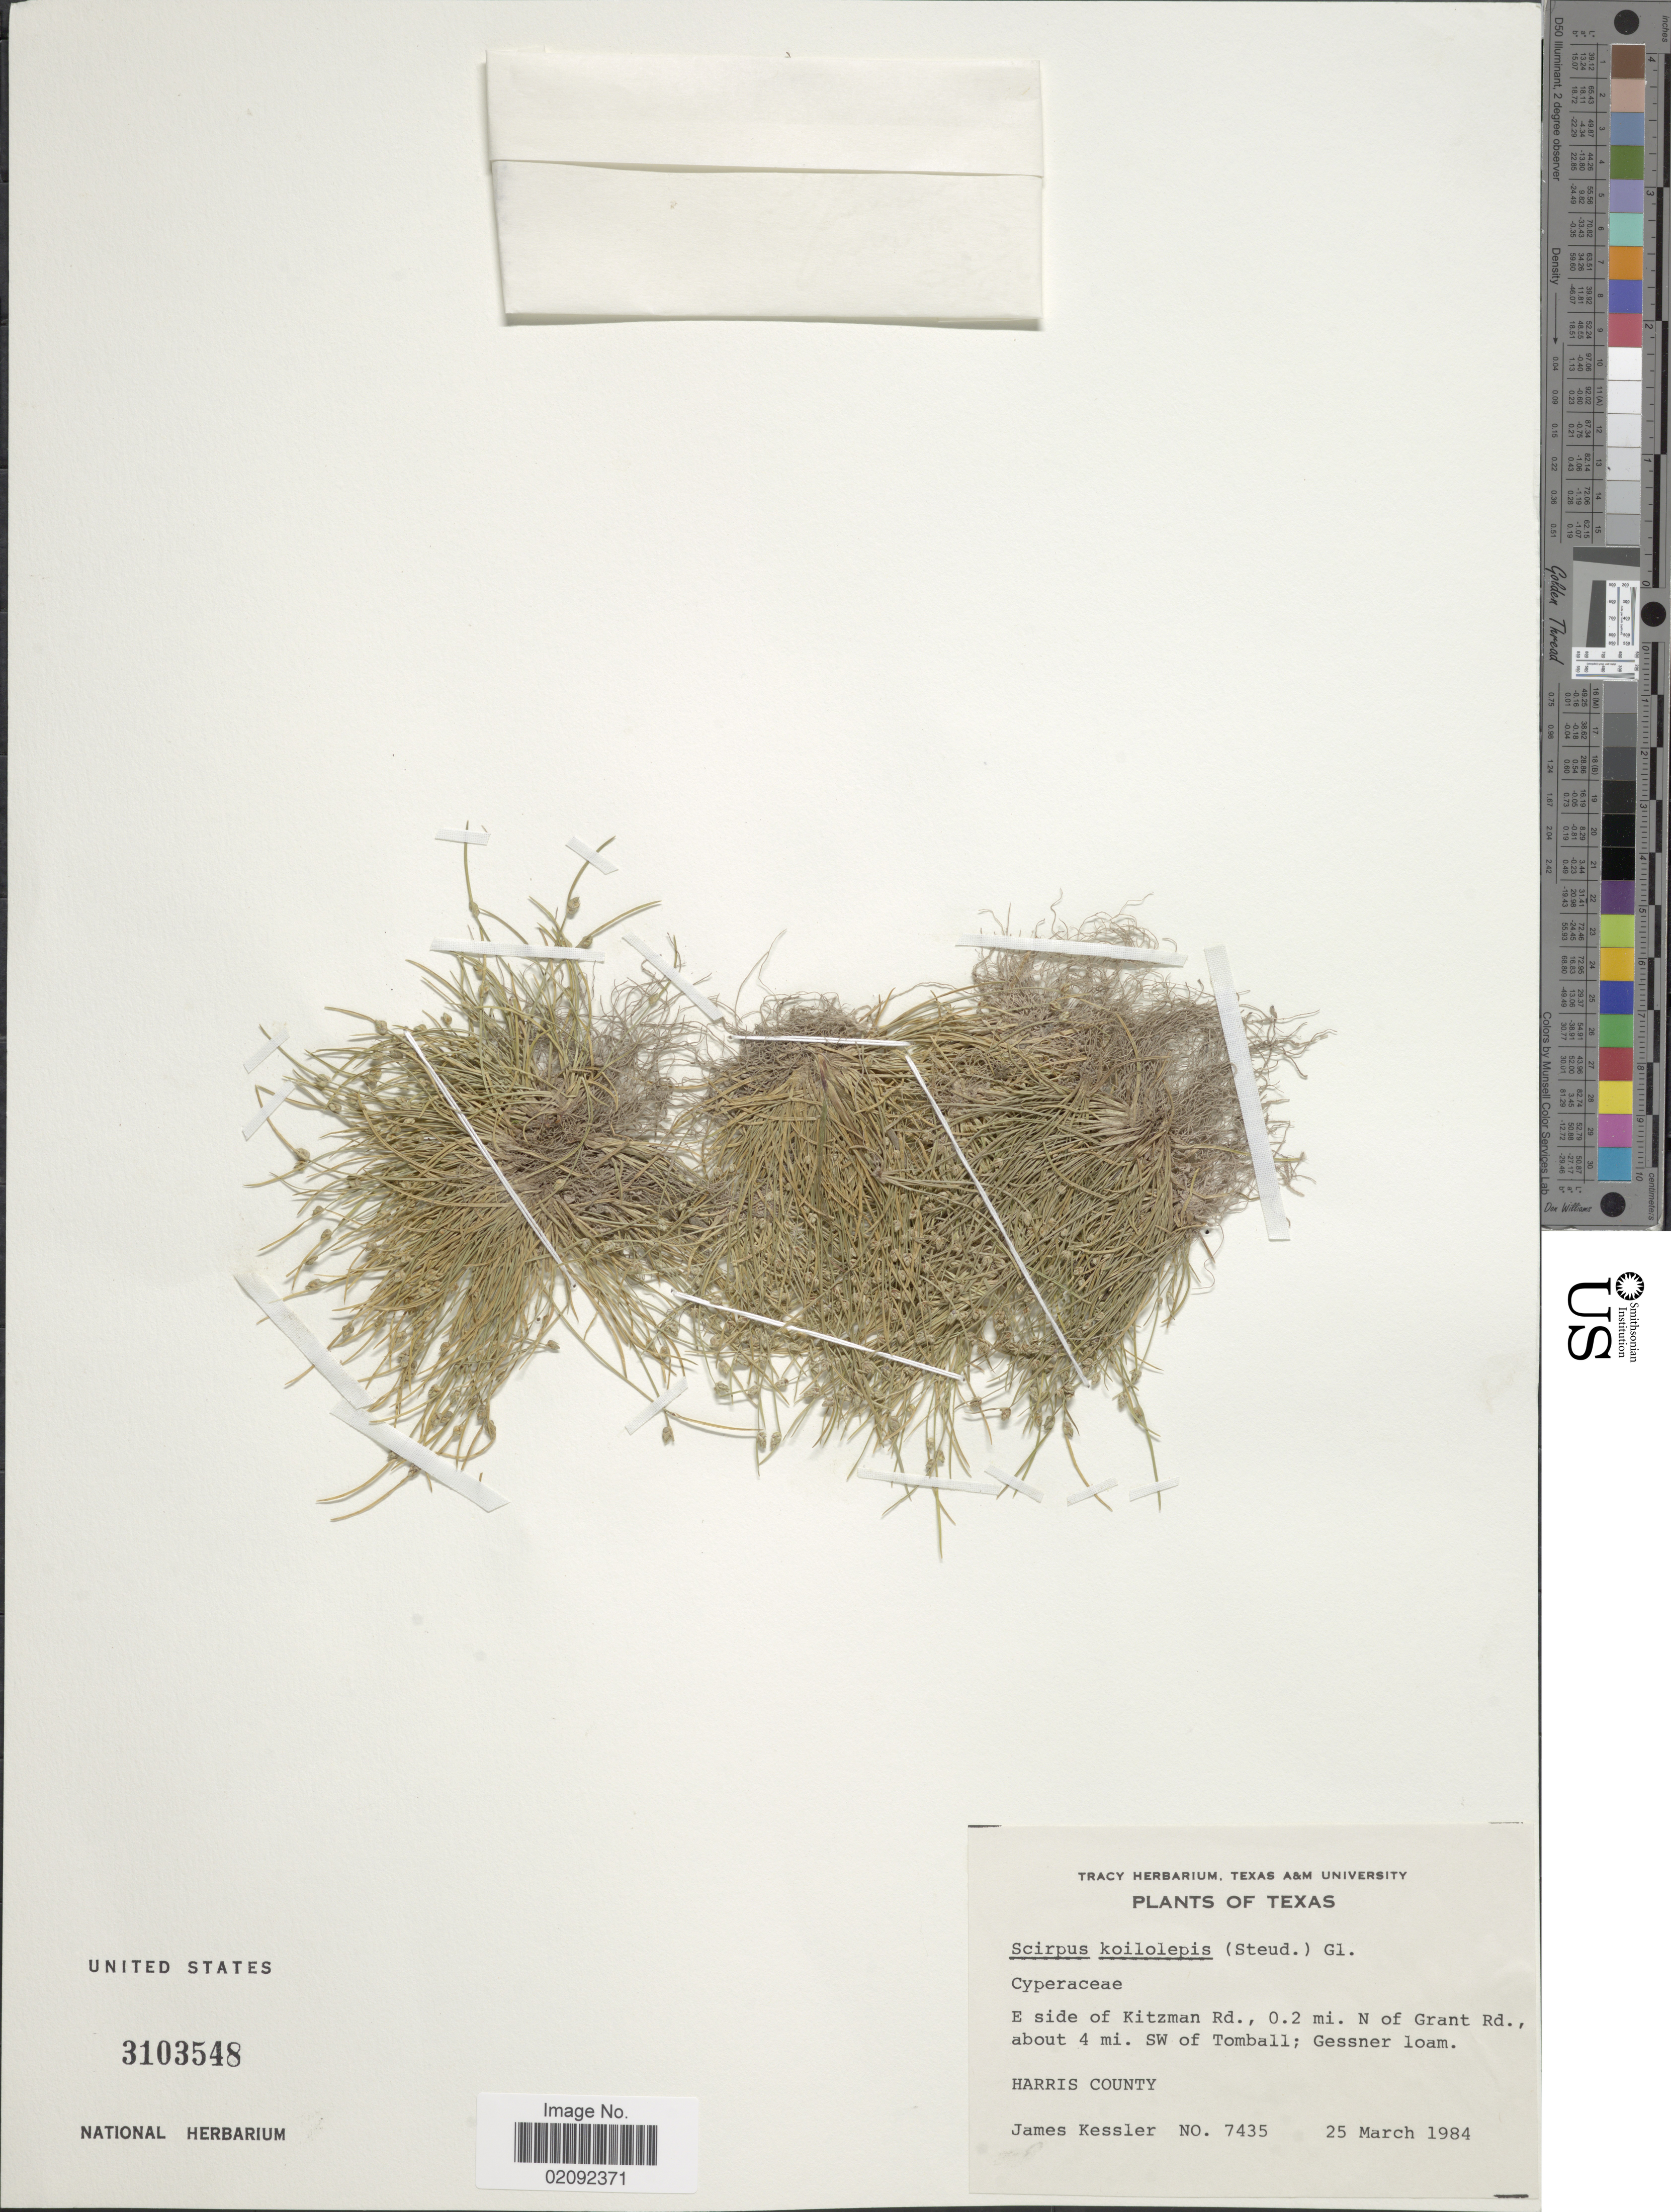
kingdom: Plantae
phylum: Tracheophyta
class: Liliopsida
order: Poales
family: Cyperaceae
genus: Isolepis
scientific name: Isolepis carinata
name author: Hook. & Arn. ex Torr.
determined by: Strong, M. T., (US), Smithsonian Institution - National Museum of Natural History (UNITED STATES)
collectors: J. W. Kessler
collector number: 7435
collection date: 1984-03-25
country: United States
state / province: Texas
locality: E side of Kitzman Rd., 0.2 mi N of Grant Rd., about 4 mi SW of Tombali; Gessnet loam, Harris County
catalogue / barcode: US 3103548